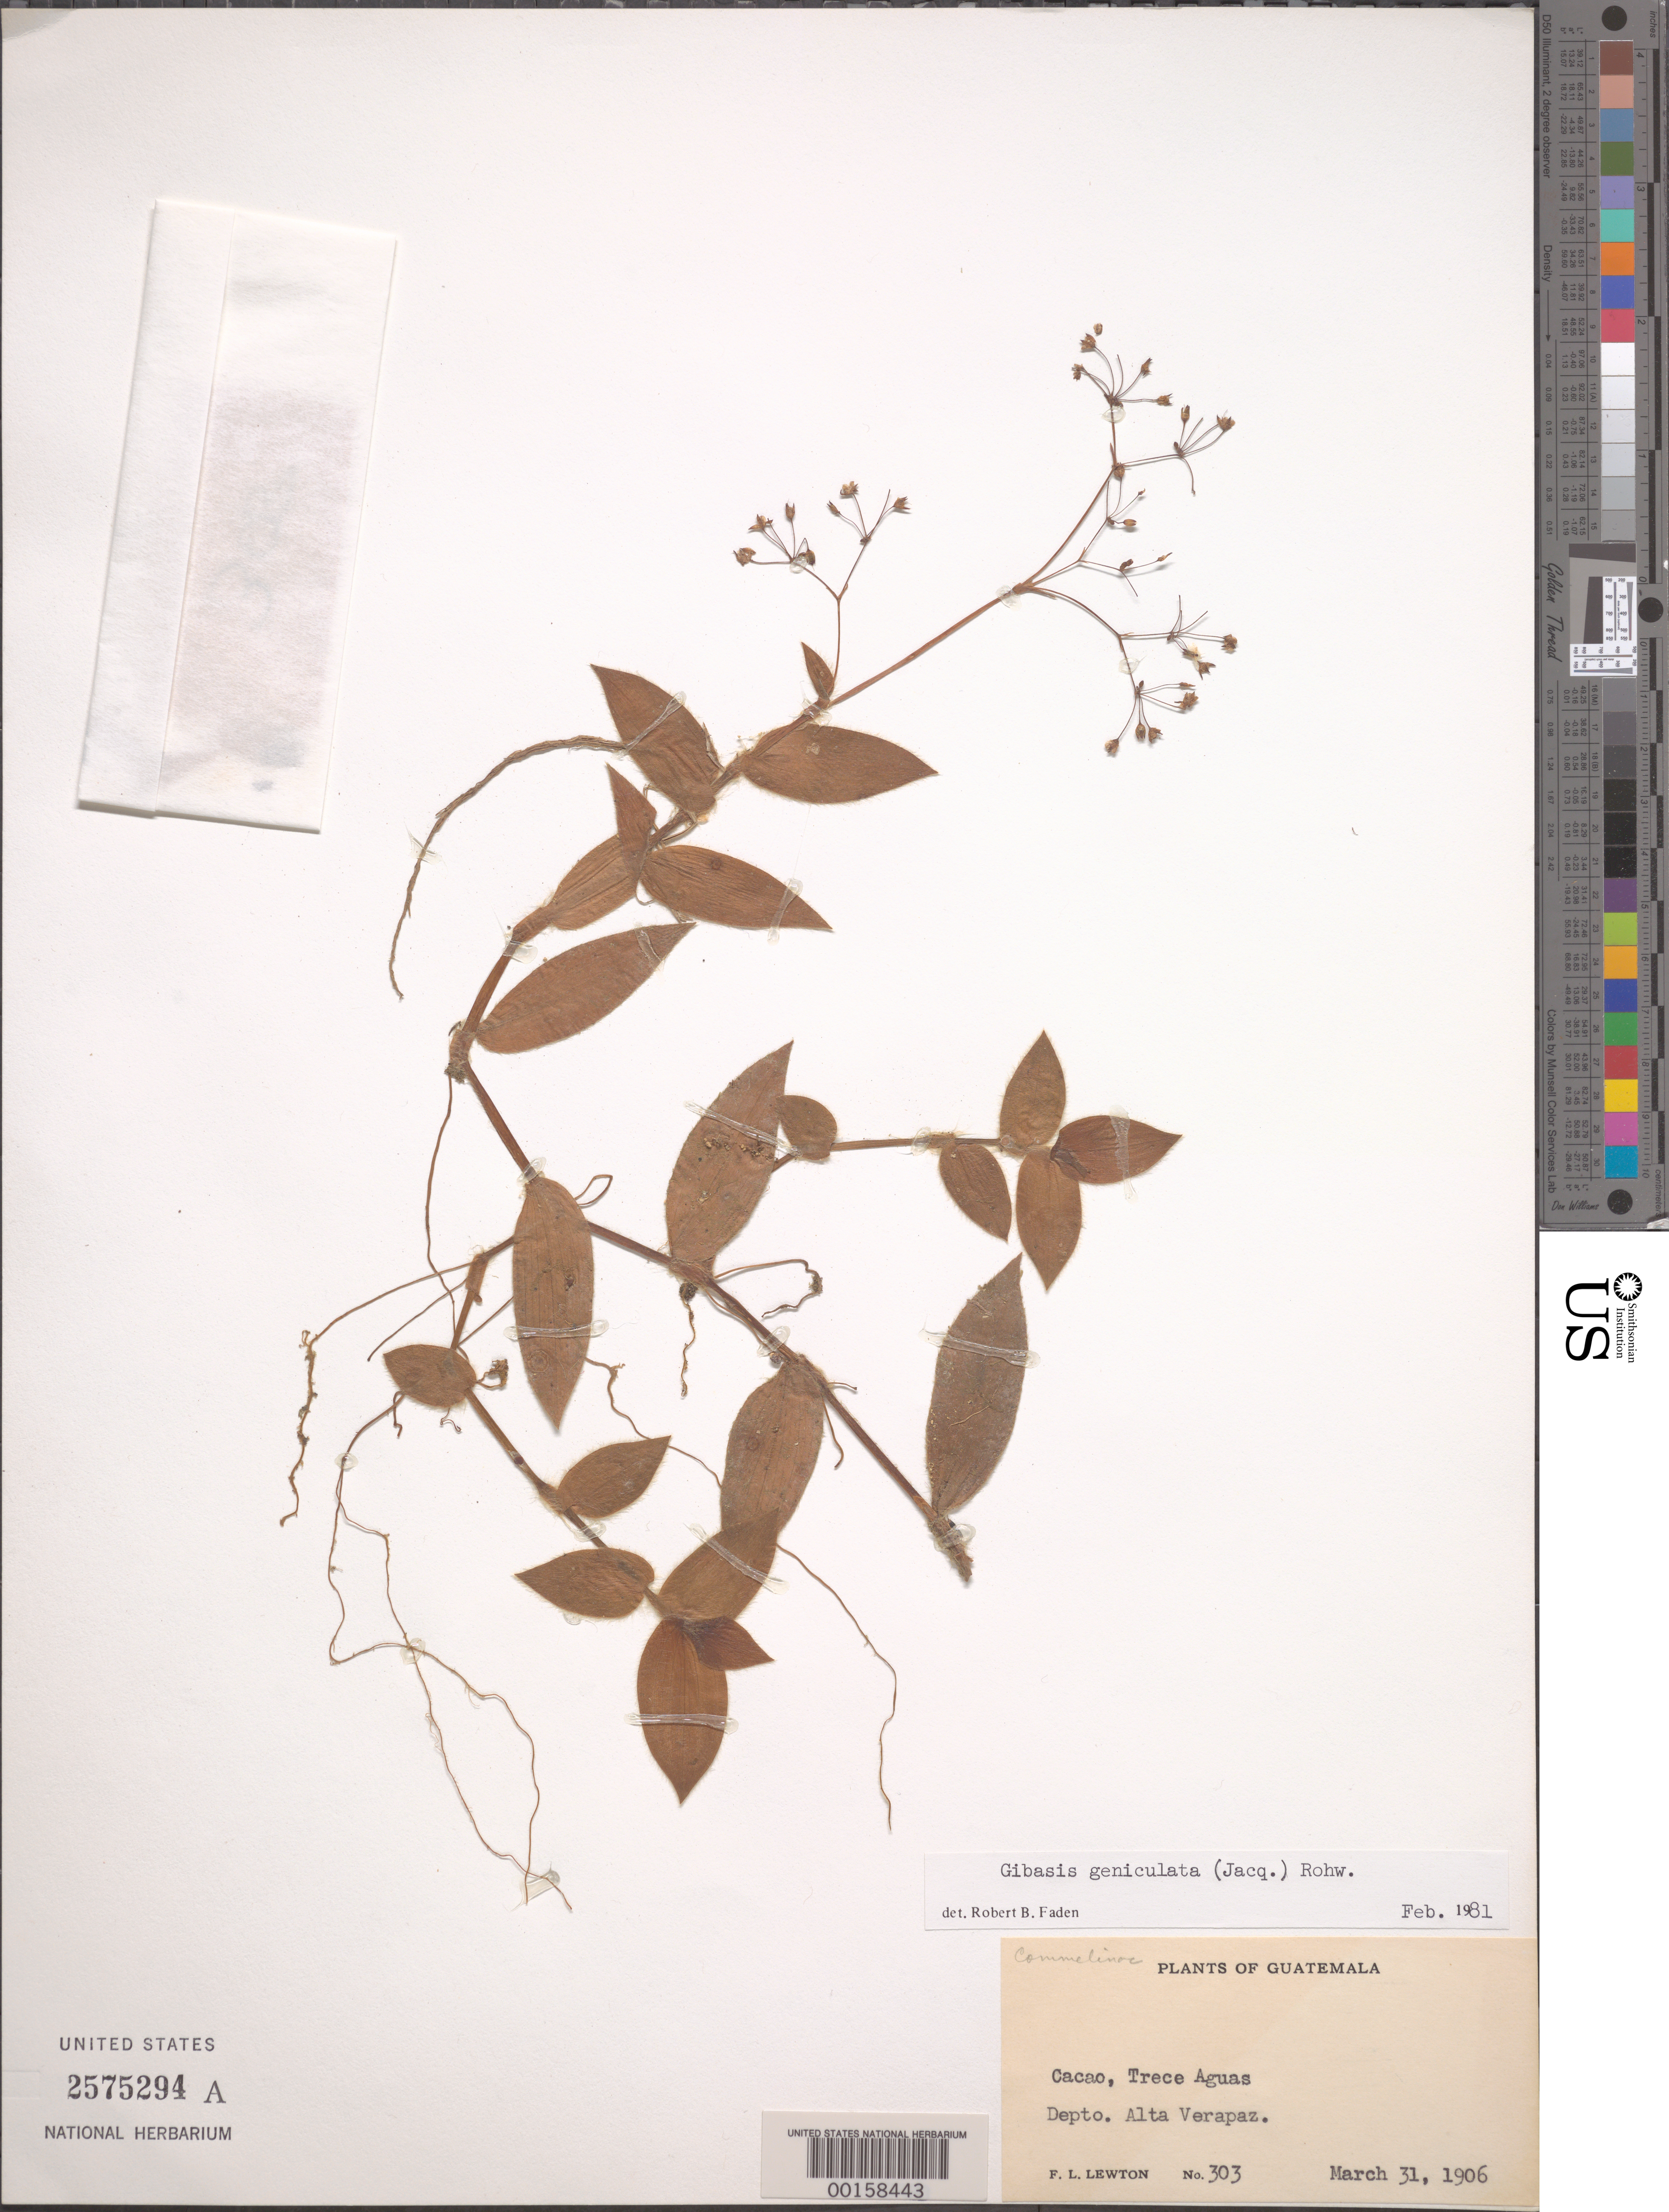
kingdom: Plantae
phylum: Tracheophyta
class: Liliopsida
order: Commelinales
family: Commelinaceae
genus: Gibasis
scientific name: Gibasis geniculata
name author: (Jacq.) Rohweder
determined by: Faden, Robert B., (US), Smithsonian Institution - National Museum of Natural History (UNITED STATES)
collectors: F. L. Lewton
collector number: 303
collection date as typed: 31 Mar 1906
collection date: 1906-03-31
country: Guatemala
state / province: Alta Verapaz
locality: Cacao, Trece Aguas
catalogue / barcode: US 2575294A